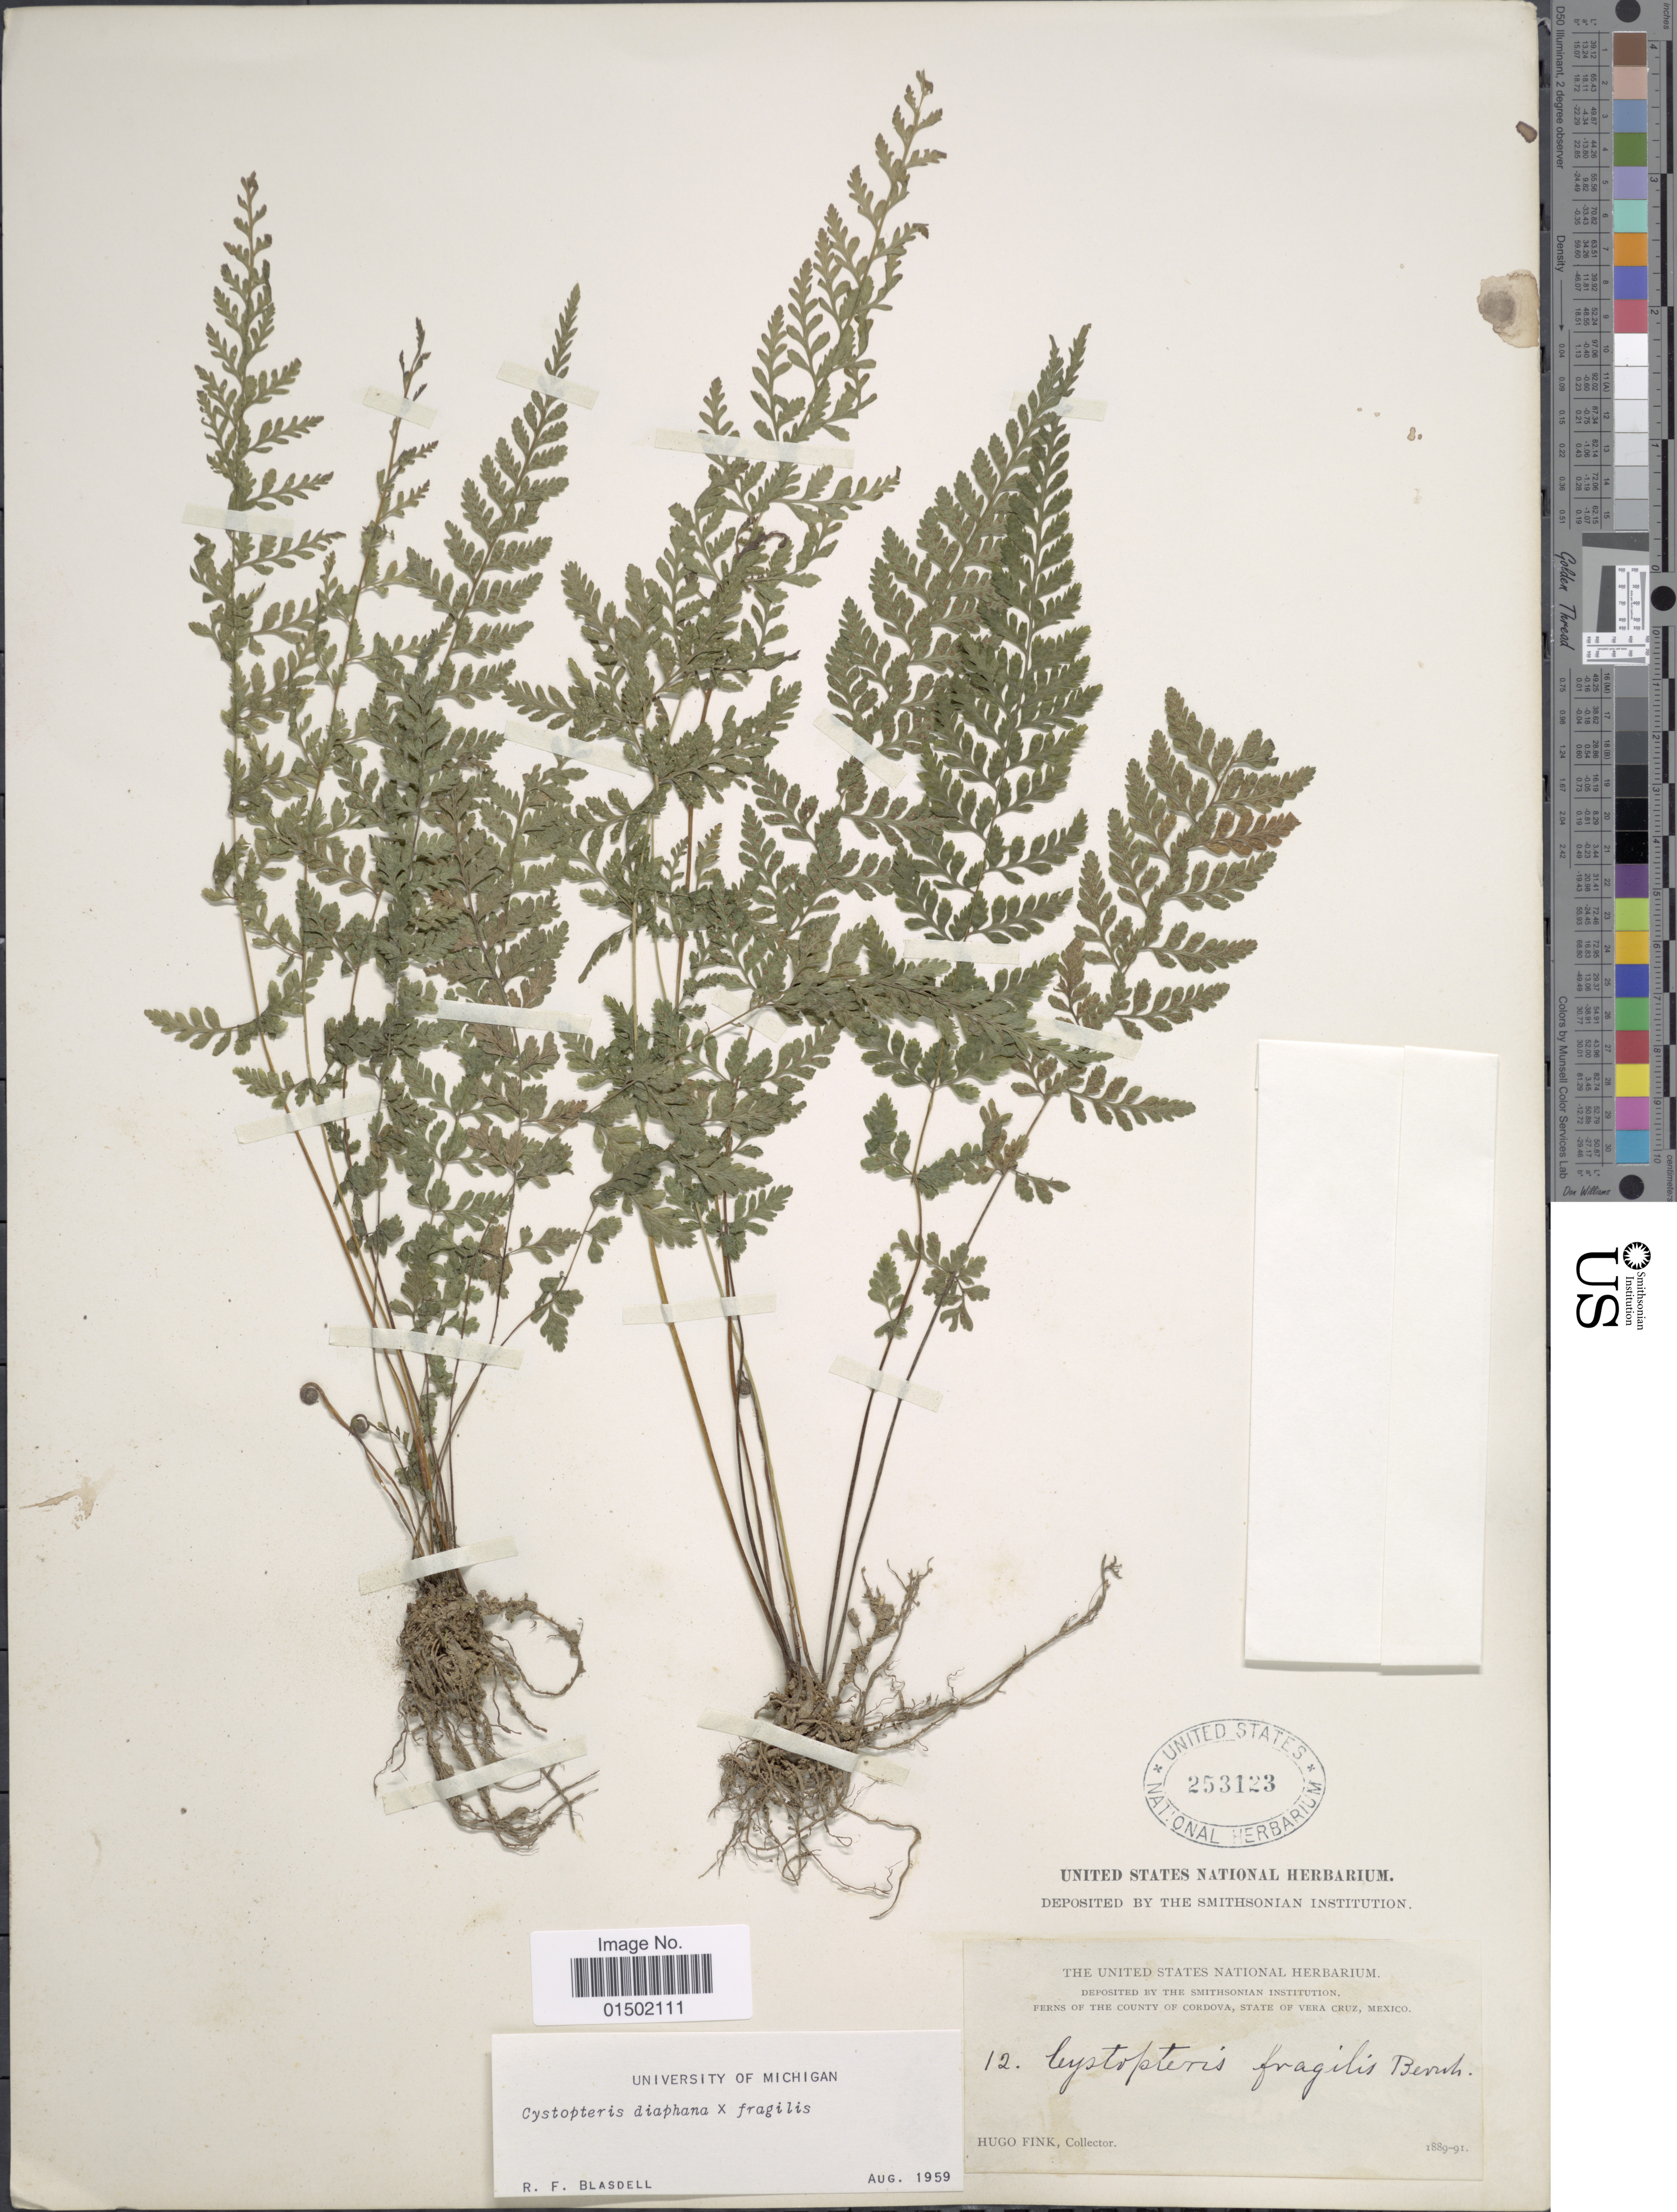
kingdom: Plantae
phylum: Tracheophyta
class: Polypodiopsida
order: Polypodiales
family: Cystopteridaceae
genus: Cystopteris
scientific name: Cystopteris diaphana x C. fragilis (L.) Bernh.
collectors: H. Fink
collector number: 12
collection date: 1889/1891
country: Mexico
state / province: Veracruz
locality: Ferns of the County of Cordova, State of Vera Cruz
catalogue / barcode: US 253123